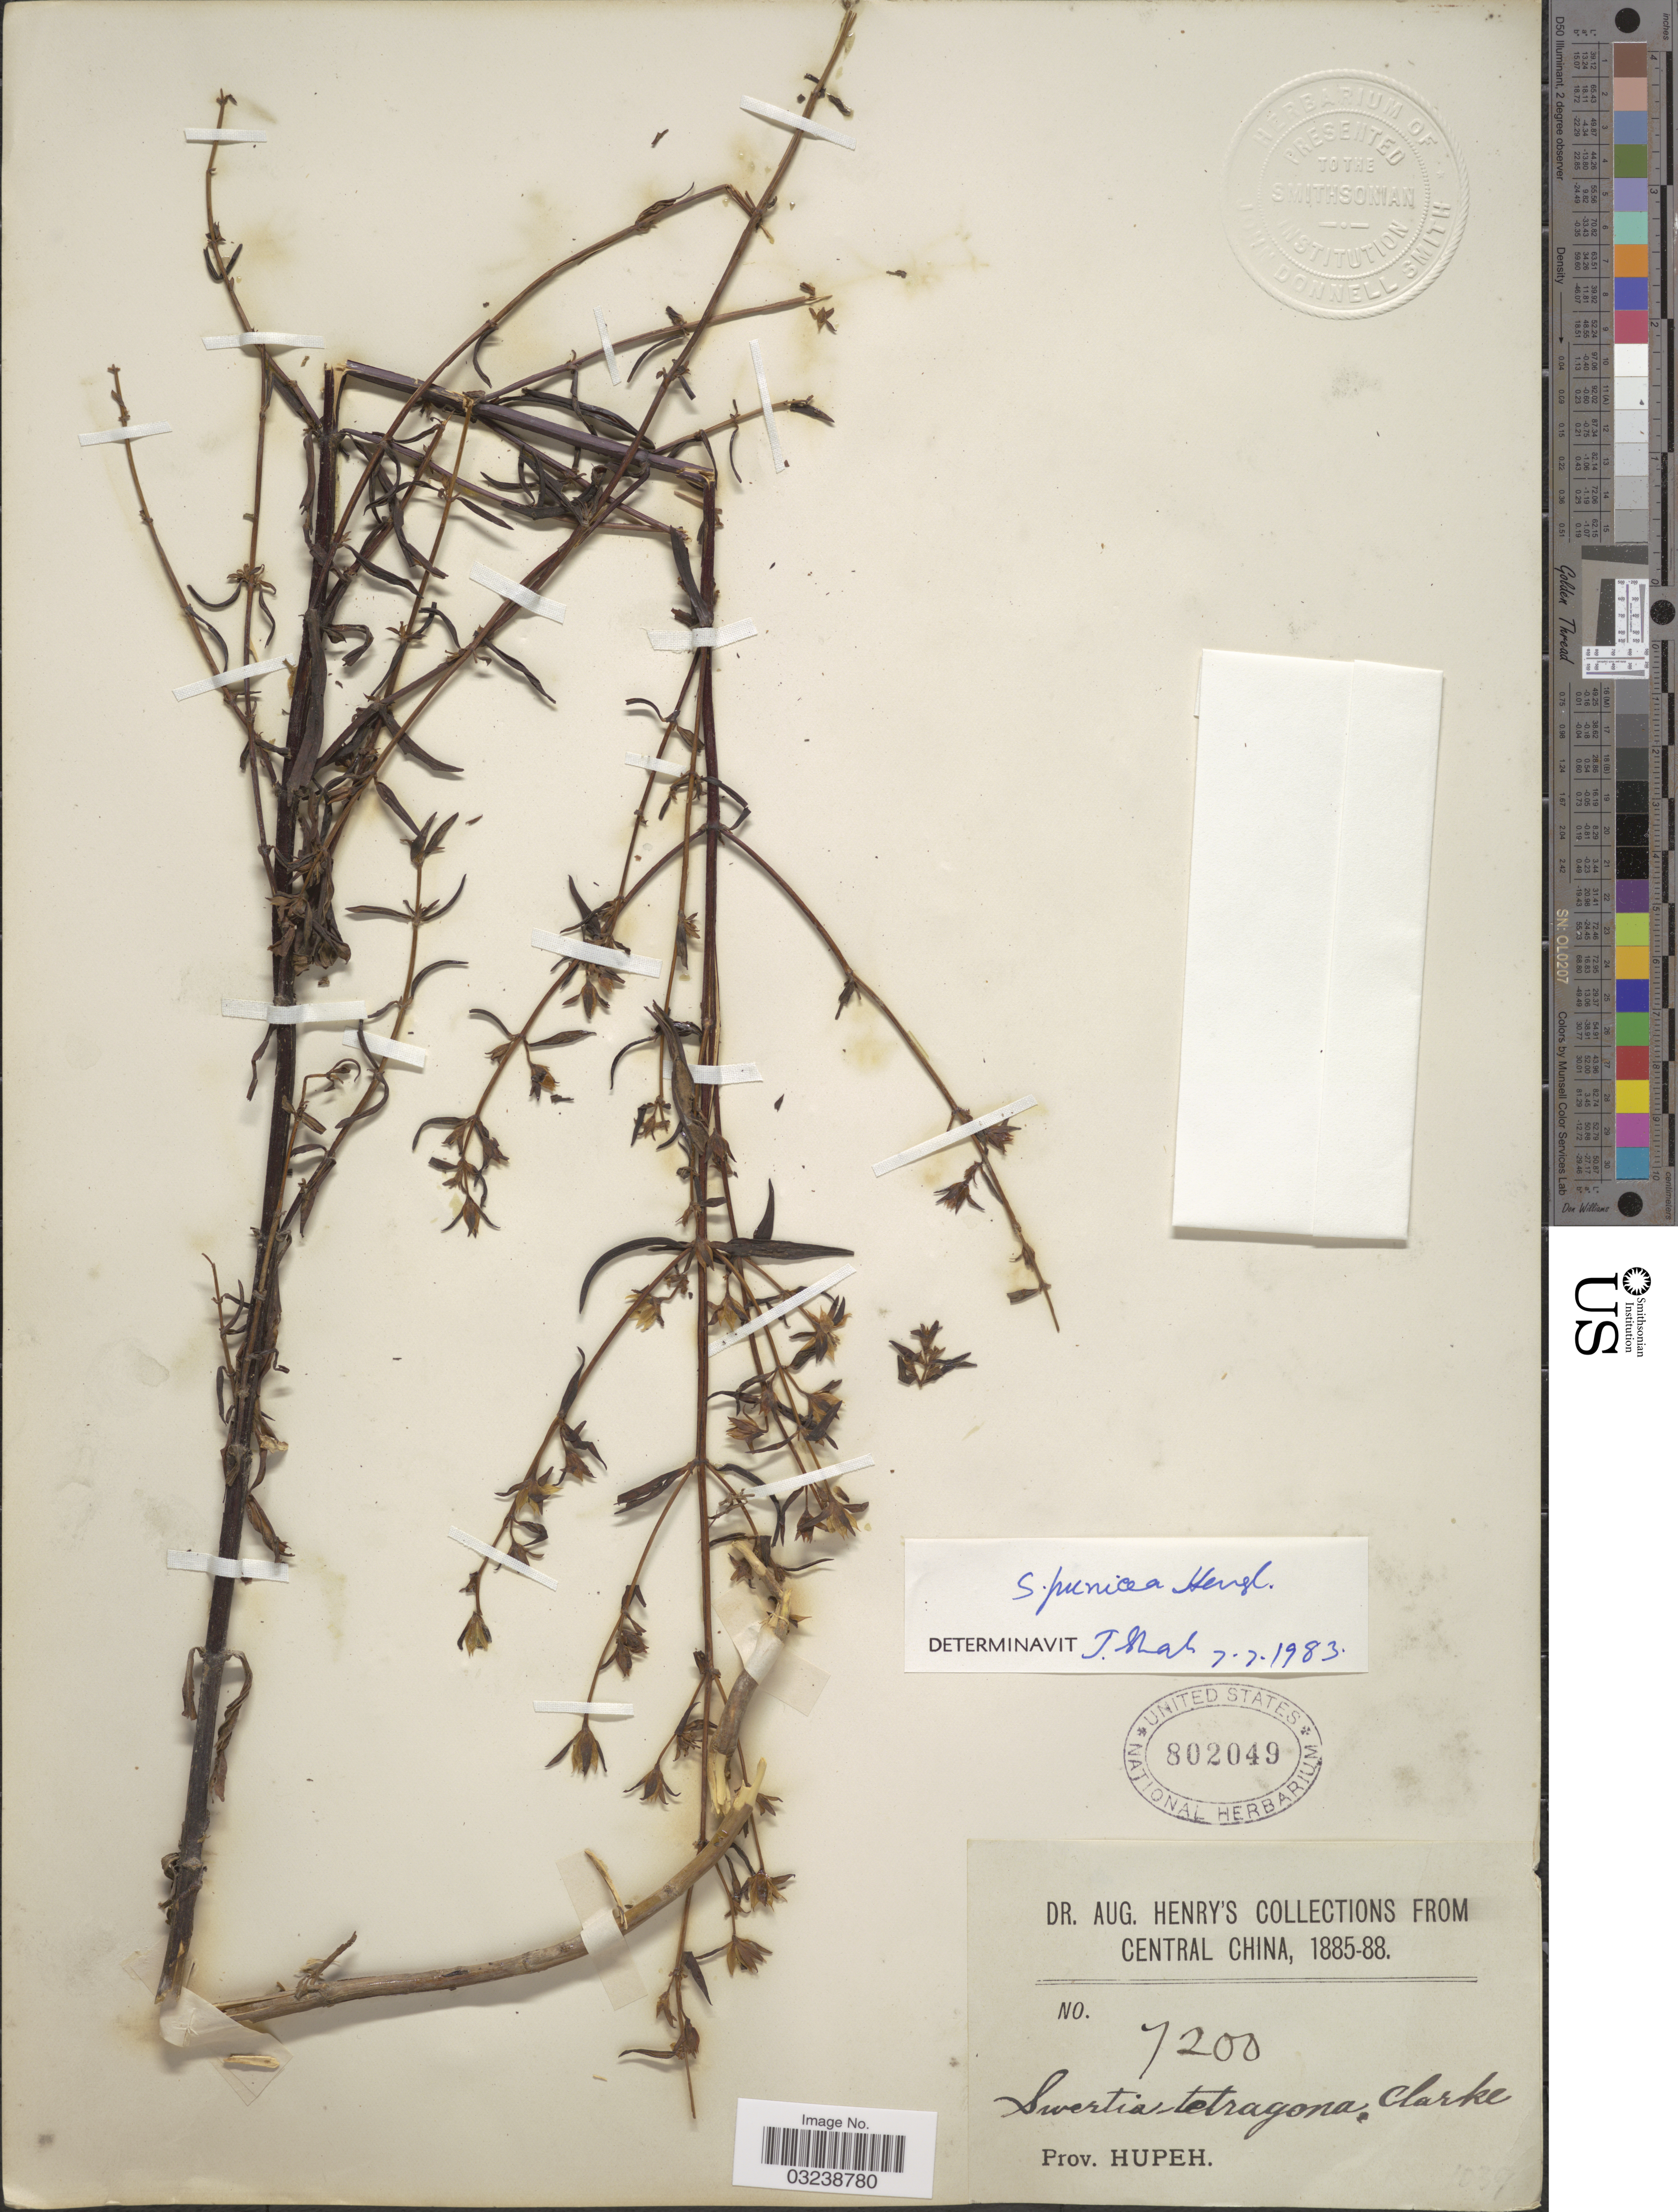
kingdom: Plantae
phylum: Tracheophyta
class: Magnoliopsida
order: Gentianales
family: Gentianaceae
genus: Swertia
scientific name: Swertia punicea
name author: Hemsl.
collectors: A. Henry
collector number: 7200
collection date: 1885/1888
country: China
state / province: Hubei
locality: Central China. Prov. Hupeh.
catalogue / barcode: US 802049